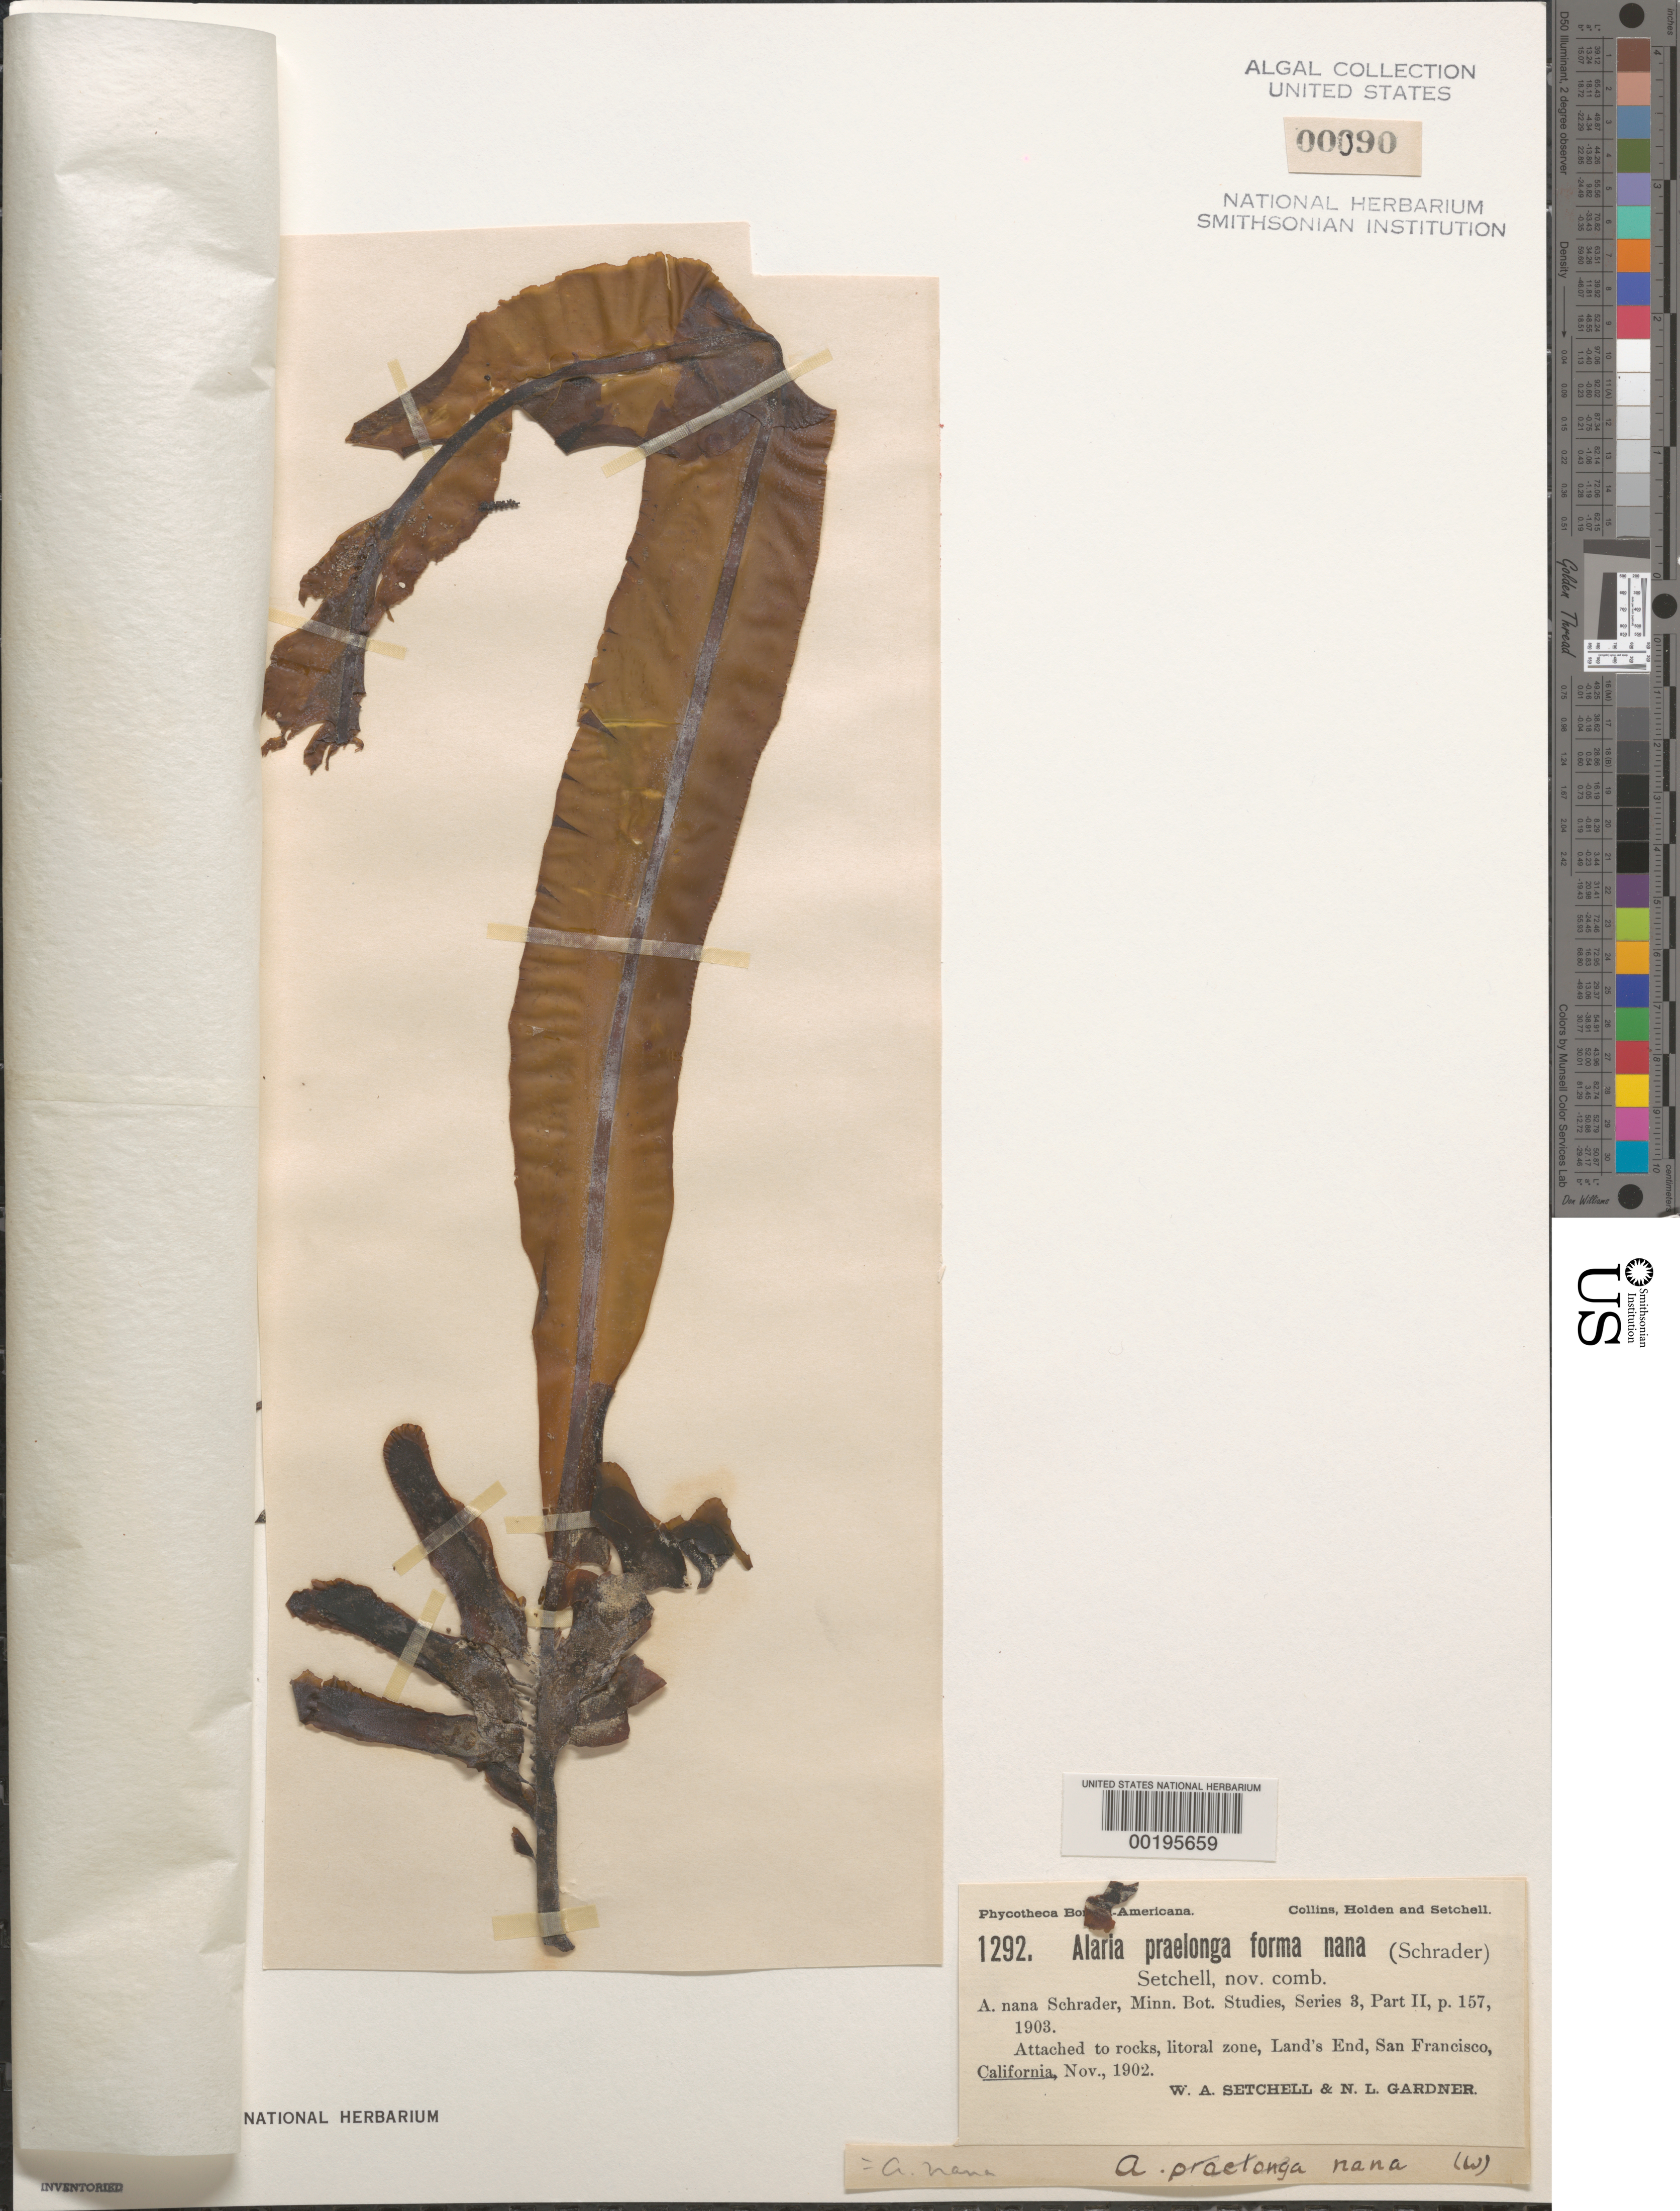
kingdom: Chromista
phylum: Ochrophyta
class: Phaeophyceae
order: Laminariales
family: Alariaceae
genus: Alaria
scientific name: Alaria marginata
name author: Postels & Rupr.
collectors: W. Setchell & N. Gardner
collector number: PB-A 1292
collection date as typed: Nov 1902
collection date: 1902-11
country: United States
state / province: California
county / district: San Francisco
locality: San Francisco, Lands End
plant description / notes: Collins, Holden & Setchell, Phycotheca Boreali-Americana, as Alaria praelonga f. nana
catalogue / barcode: US 90